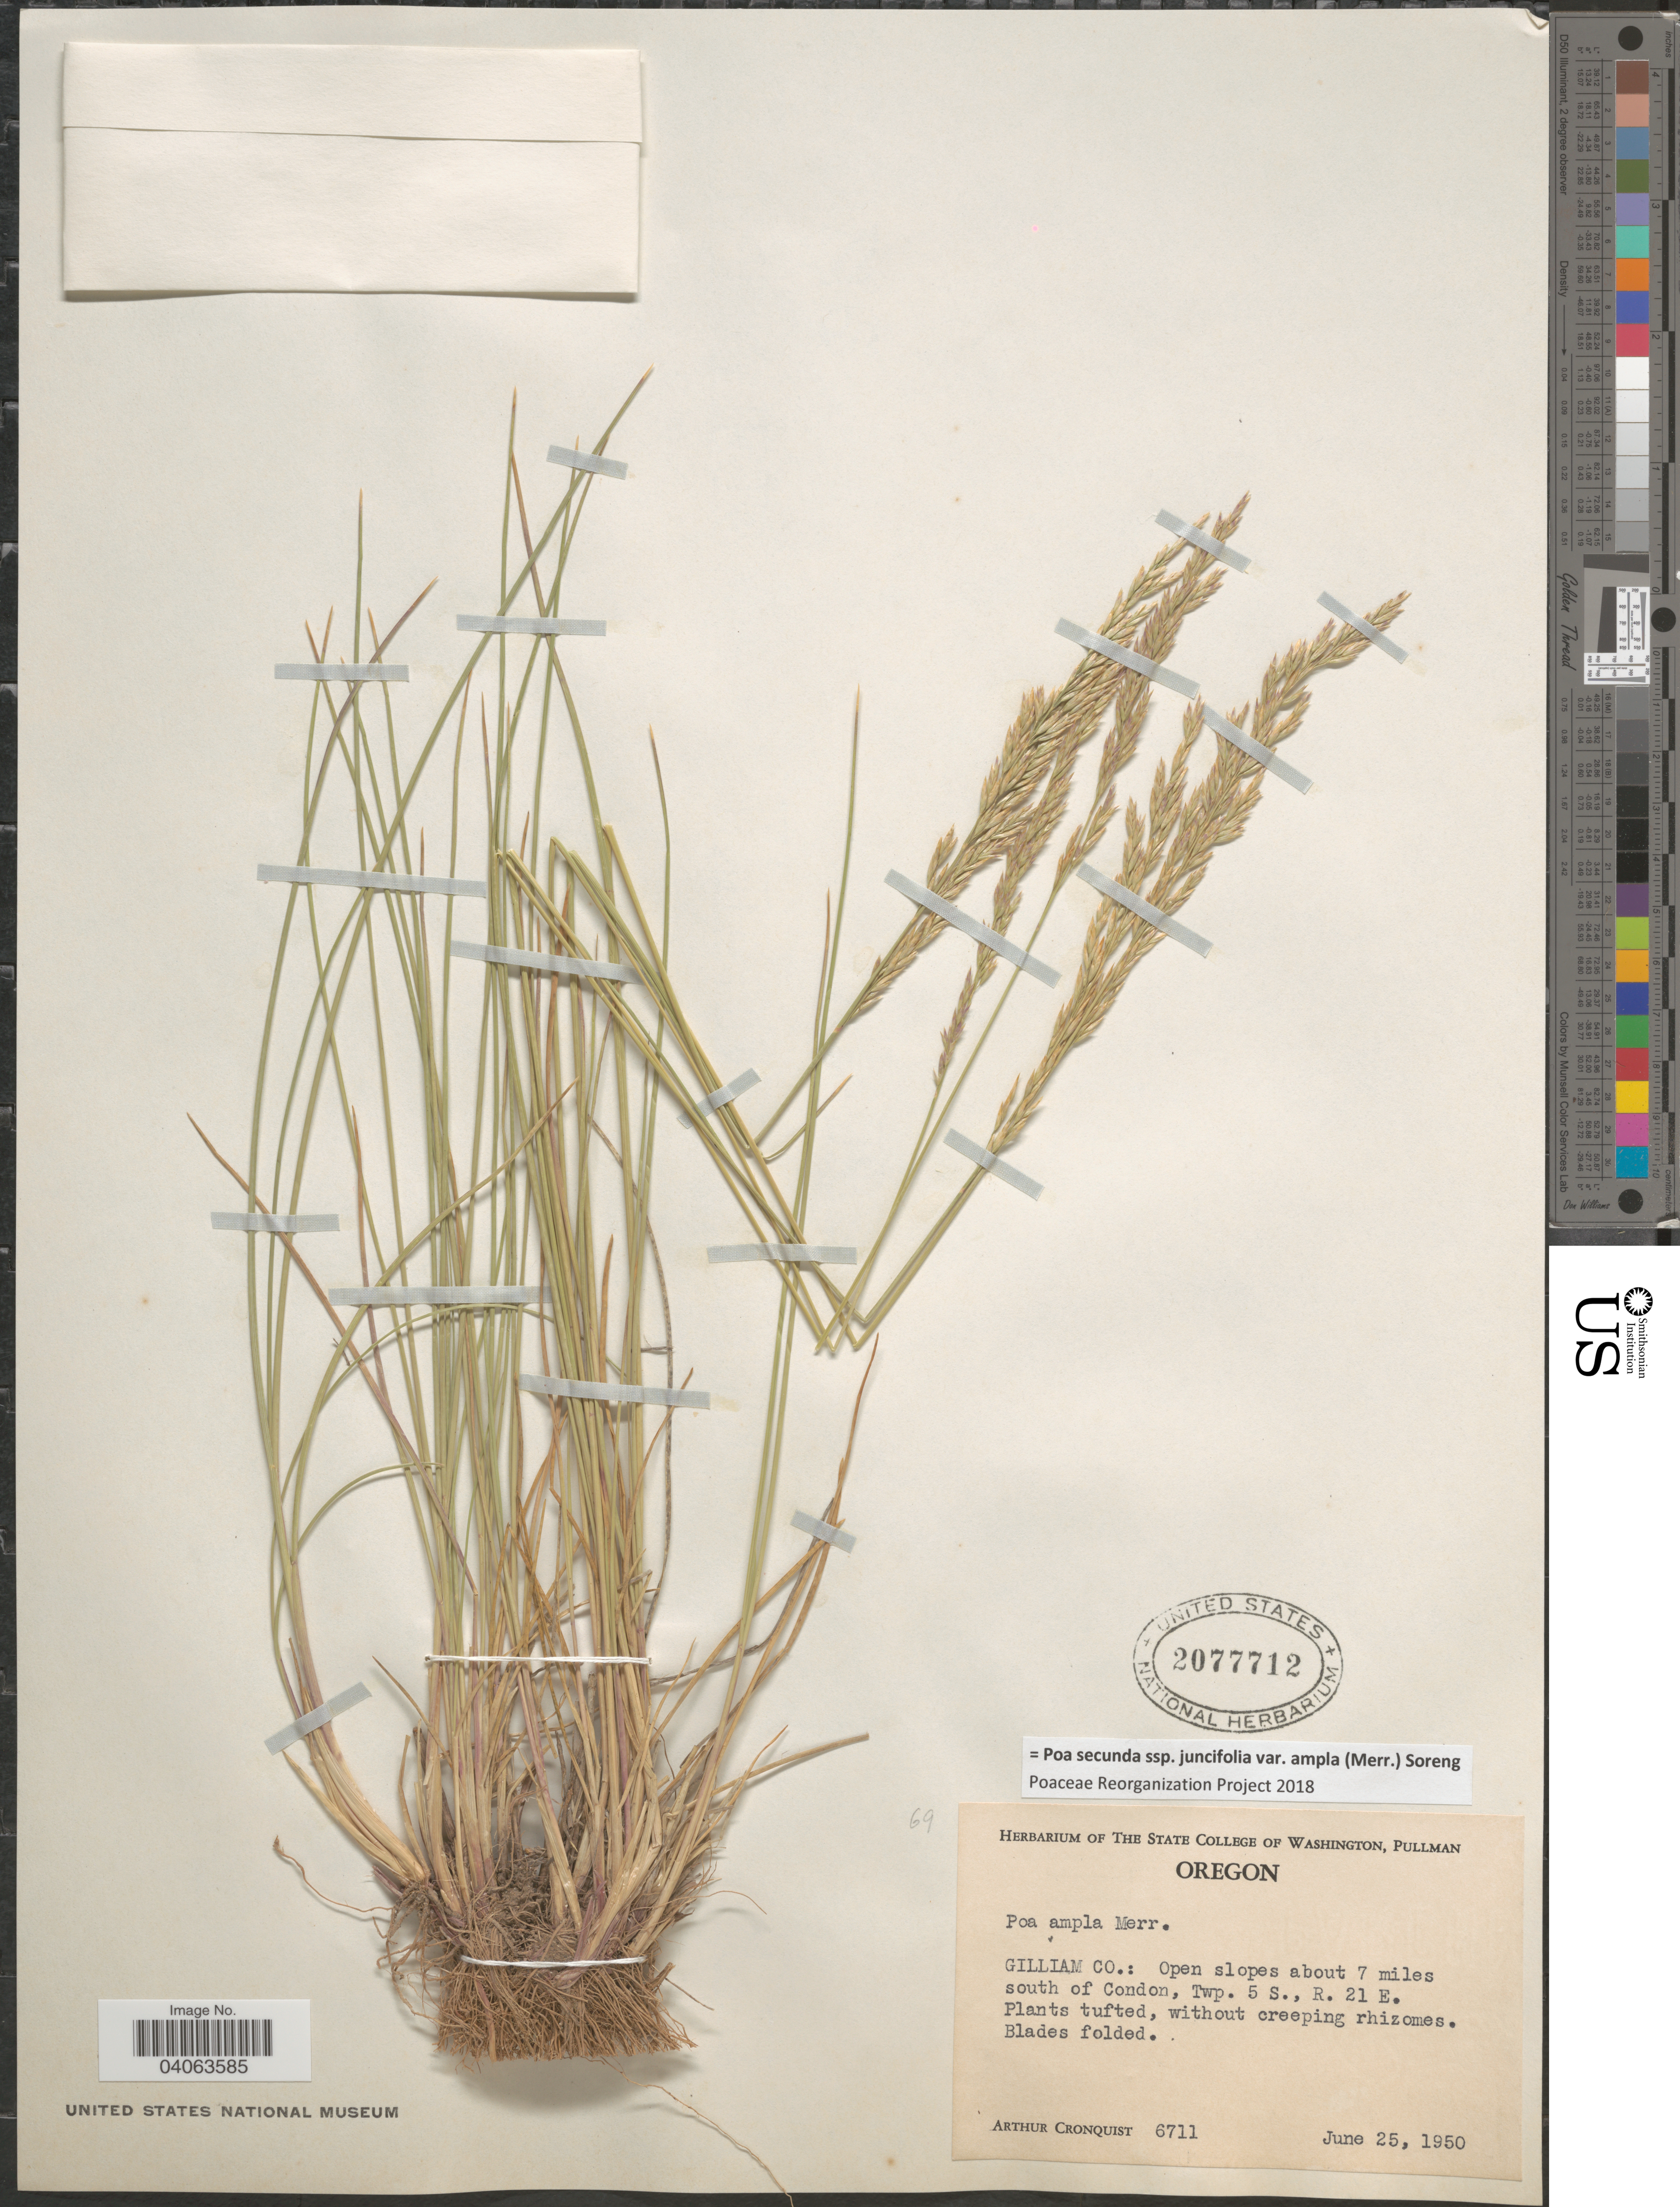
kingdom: Plantae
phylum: Tracheophyta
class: Liliopsida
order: Poales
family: Poaceae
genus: Poa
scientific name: Poa secunda subsp. juncifolia var. ampla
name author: (Merr.) Soreng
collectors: A. J. Cronquist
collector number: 6711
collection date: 1950-06-25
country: United States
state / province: Oregon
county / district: Gilliam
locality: Gilliam Co.: Open slopes about 7 miles south of Condon, Twp. 5 S., R. 21 E.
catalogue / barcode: US 2077712